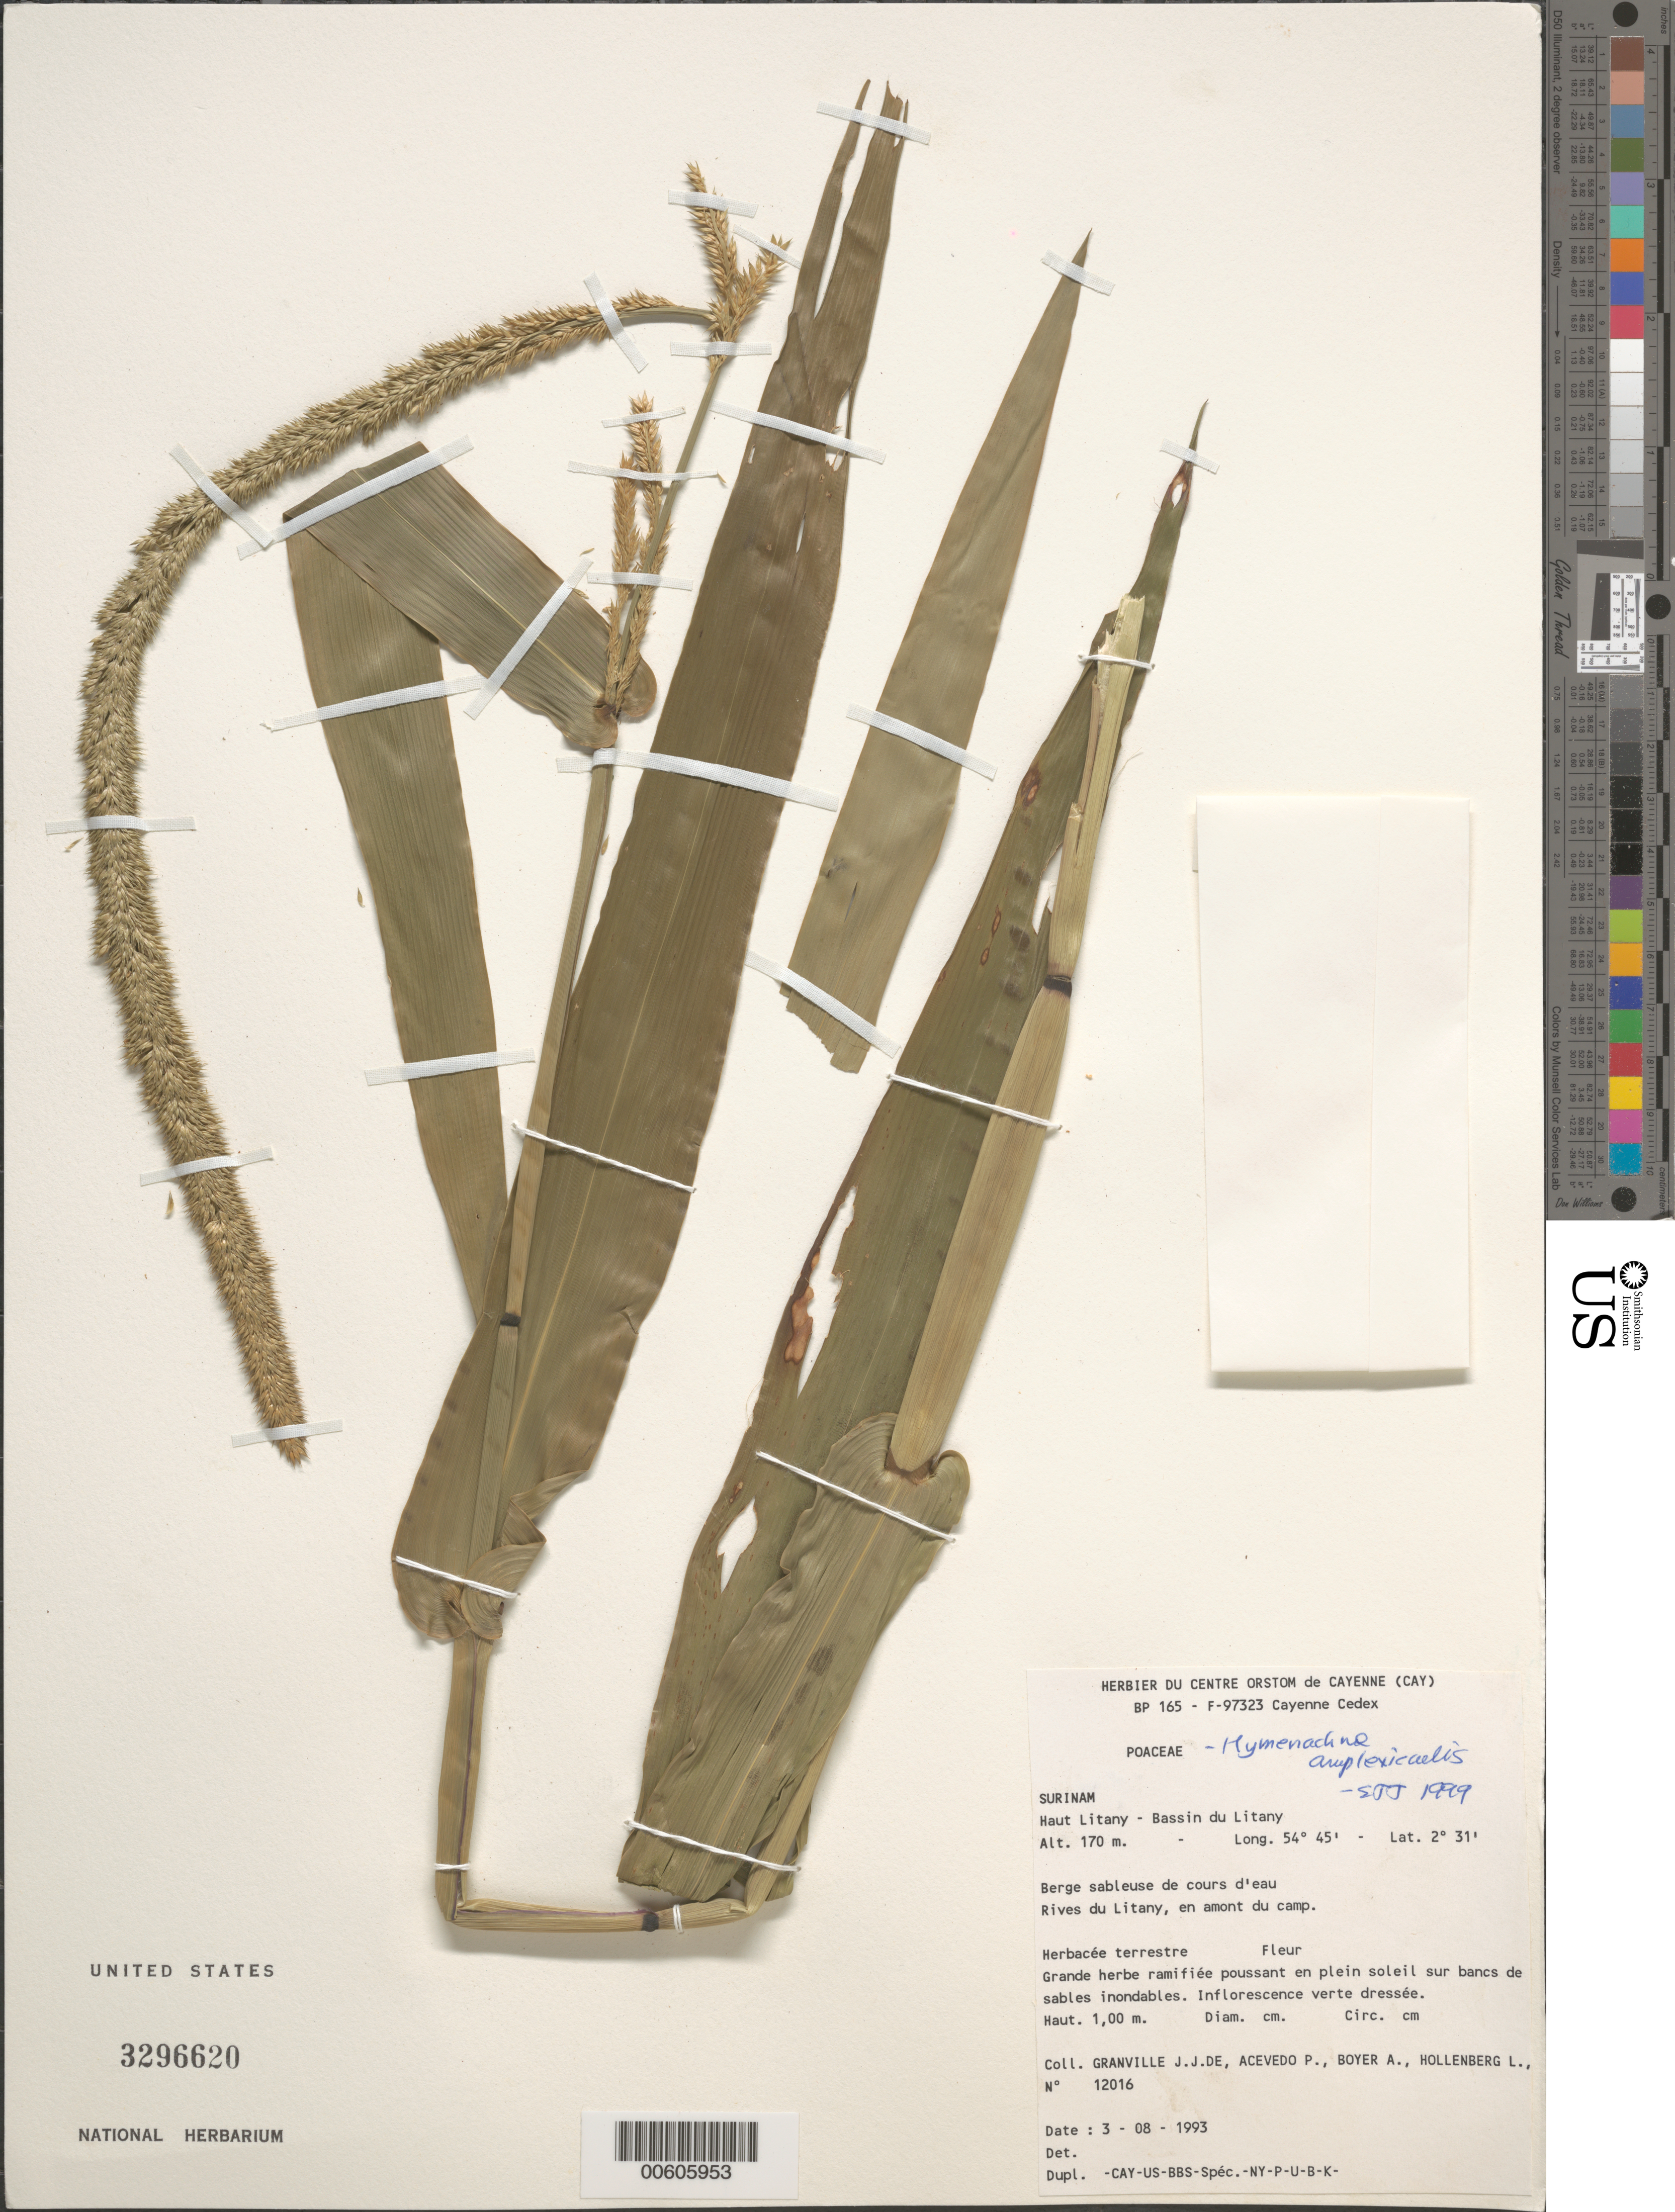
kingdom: Plantae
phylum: Tracheophyta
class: Liliopsida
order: Poales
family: Poaceae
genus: Hymenachne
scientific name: Hymenachne amplexicaulis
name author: (Rudge) Nees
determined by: Judziewicz, E. J.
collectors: J.-J. de Granville, P. Acevedo-Rodr., A. Boyer & L. Hollenberg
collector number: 12016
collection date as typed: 3-Aug-93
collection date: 1993-08-03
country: Suriname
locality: Haut Litany, Bassin du Litany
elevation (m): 170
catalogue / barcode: US 3296620